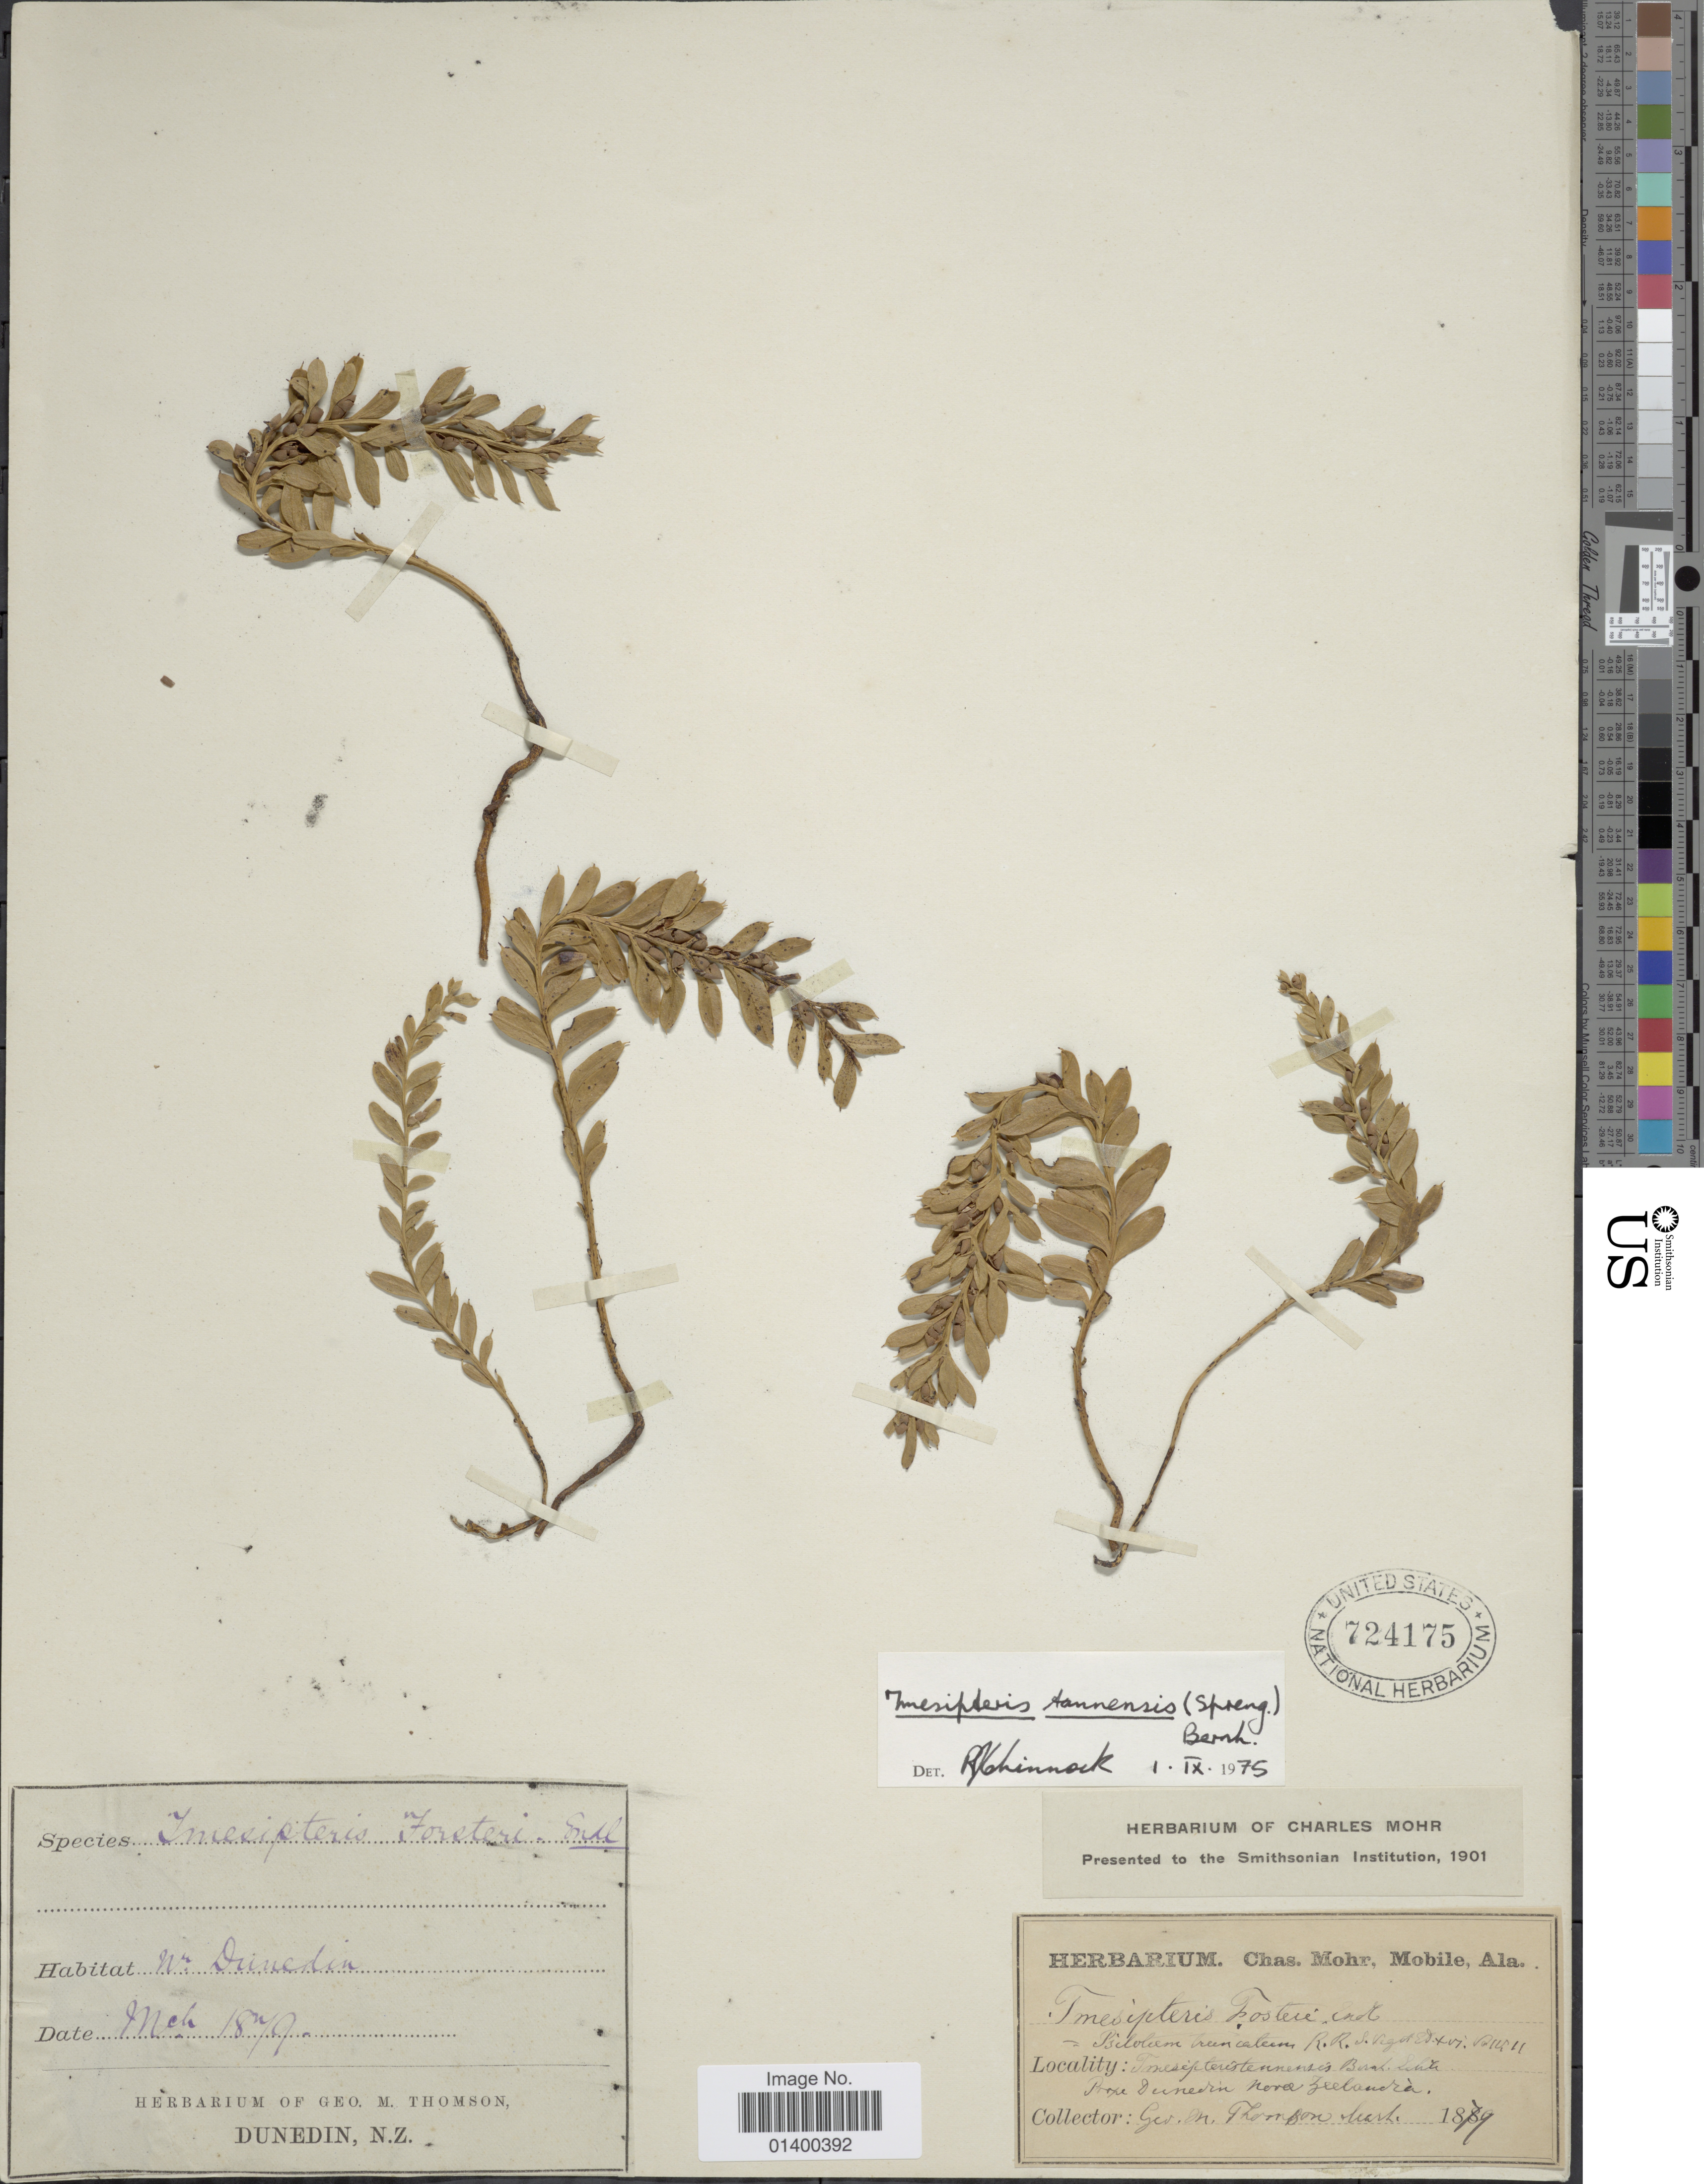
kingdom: Plantae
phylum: Tracheophyta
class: Polypodiopsida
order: Psilotales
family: Psilotaceae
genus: Tmesipteris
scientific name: Tmesipteris tannensis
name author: (Spreng.) Bernh.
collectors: G. Thomson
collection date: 1879-03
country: New Zealand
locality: Prope Dunedin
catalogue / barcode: US 724175